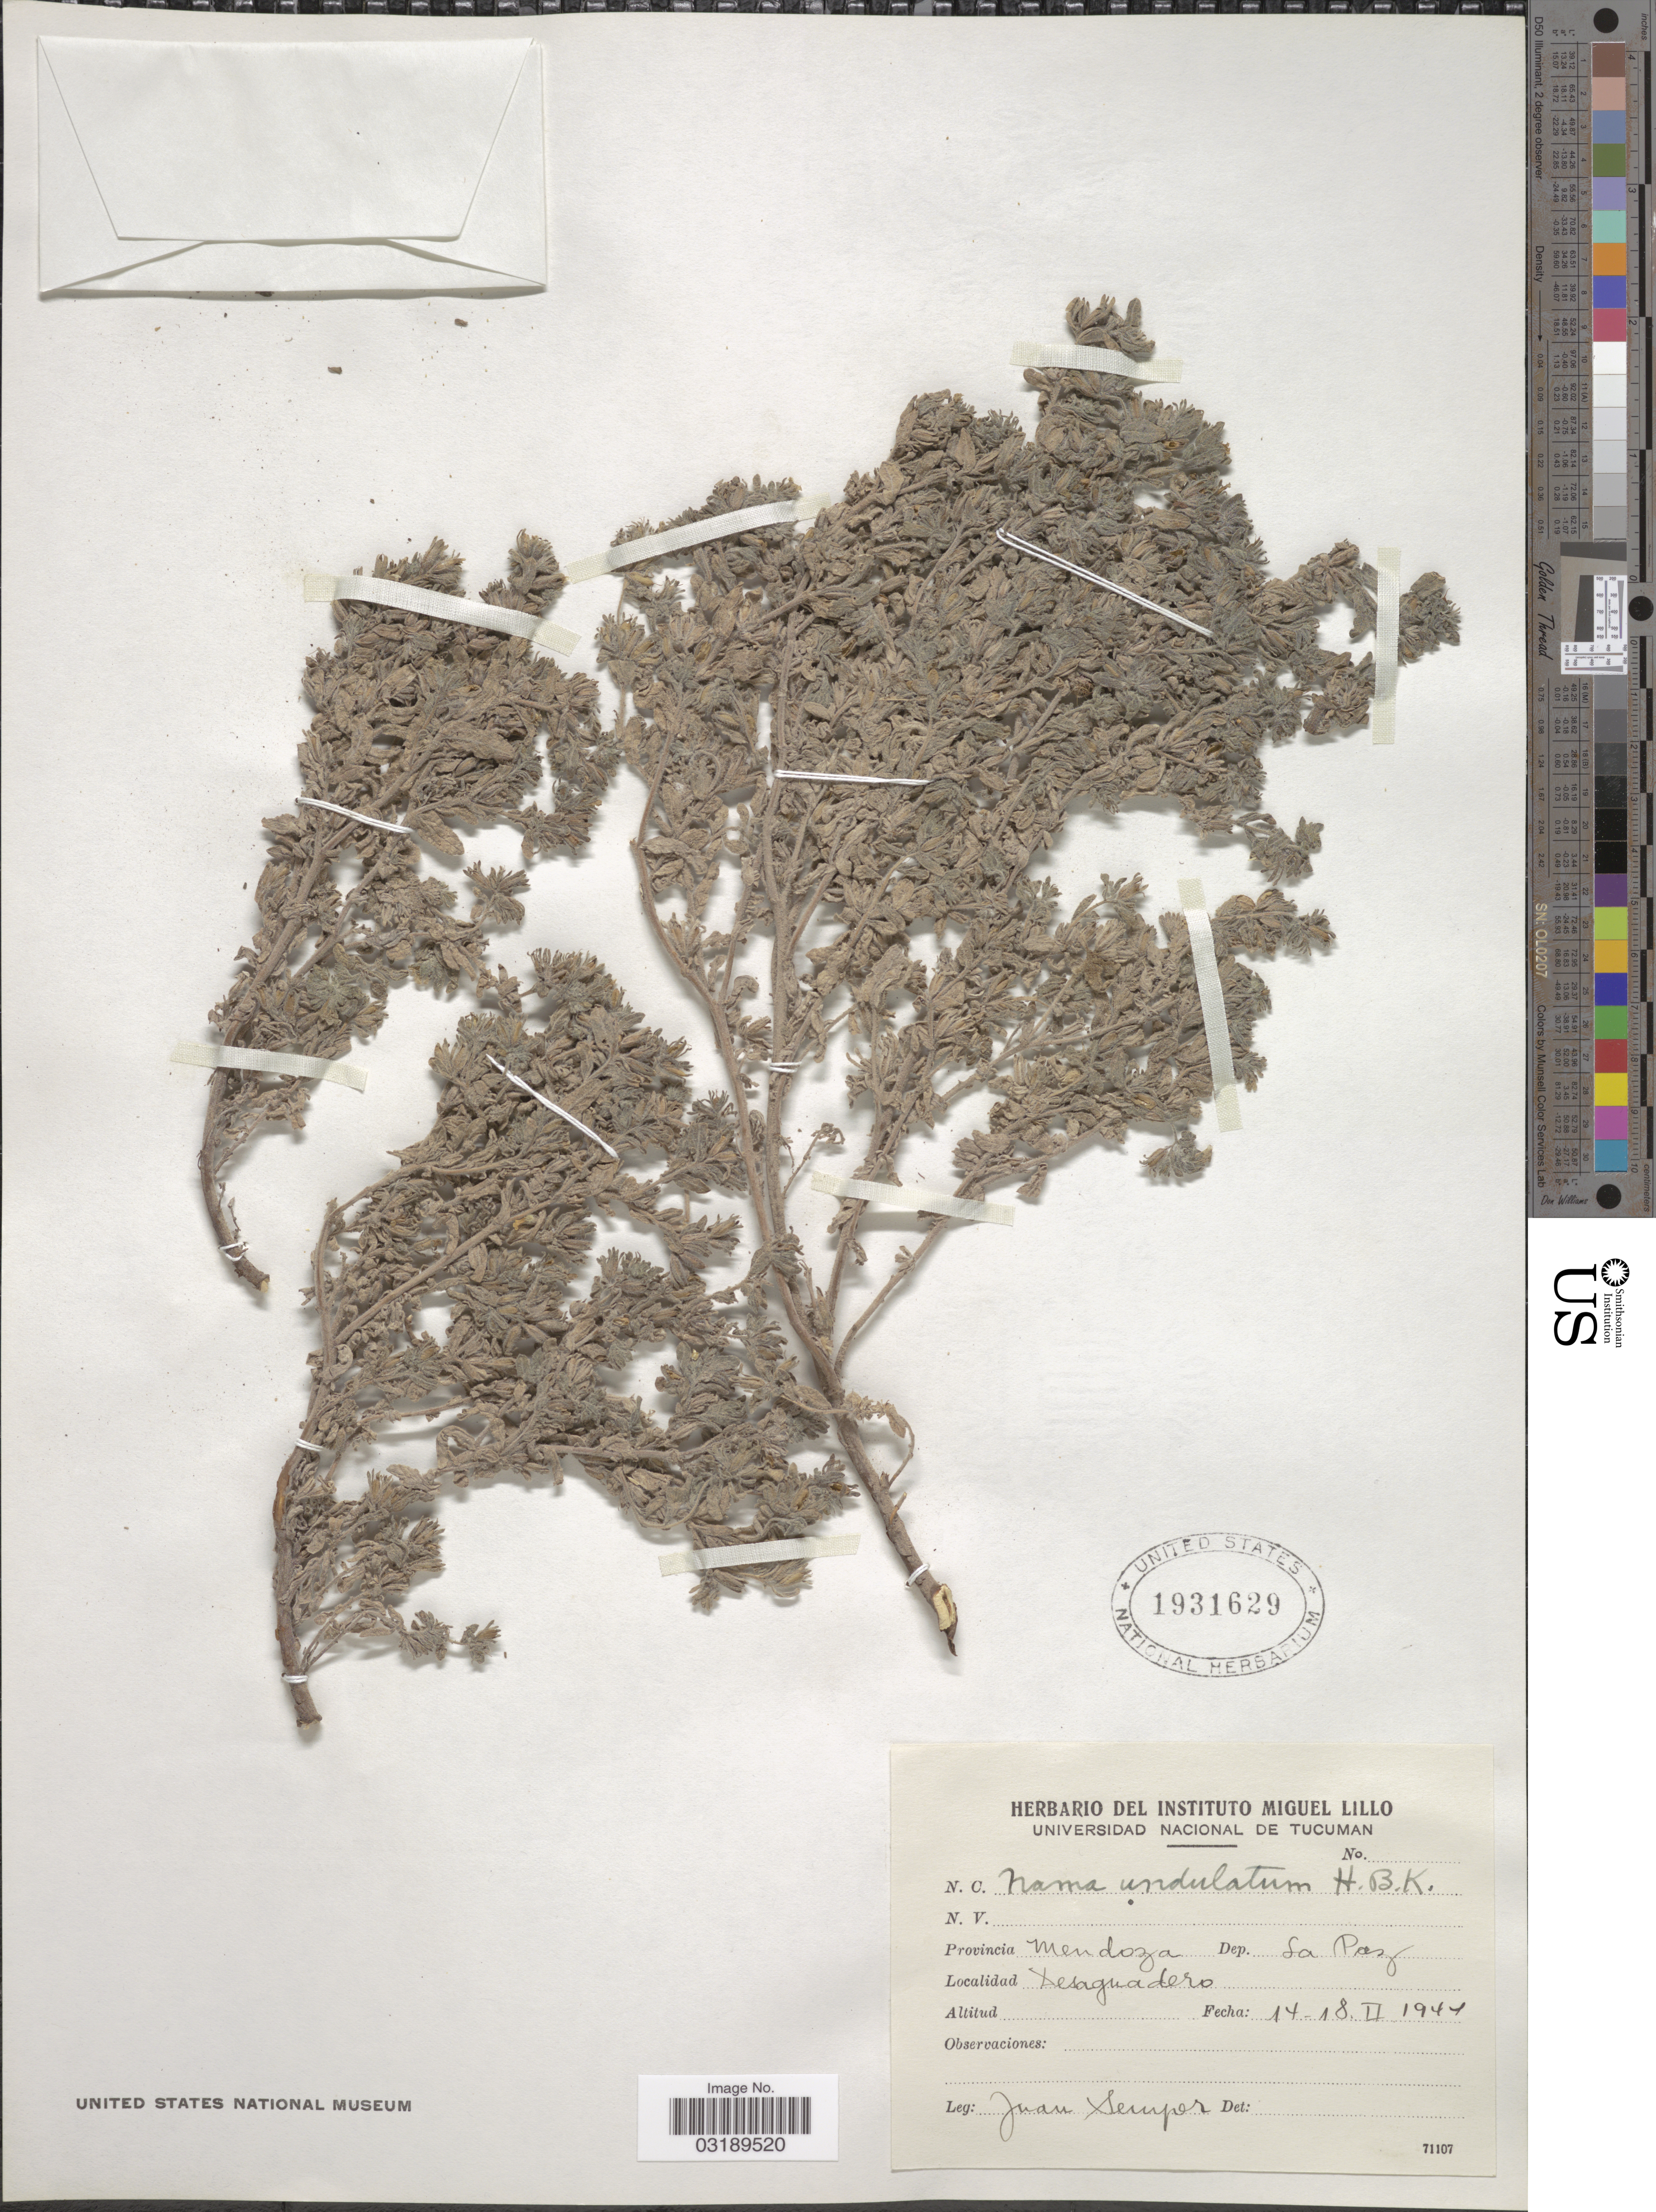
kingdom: Plantae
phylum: Tracheophyta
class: Magnoliopsida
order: Boraginales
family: Namaceae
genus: Nama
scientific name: Nama undulatum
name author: Kunth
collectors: J. Semper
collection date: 1944-02-14/1944-02-18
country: Argentina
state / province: Mendoza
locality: De. La Paz. Desaguadero.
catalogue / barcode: US 1931629